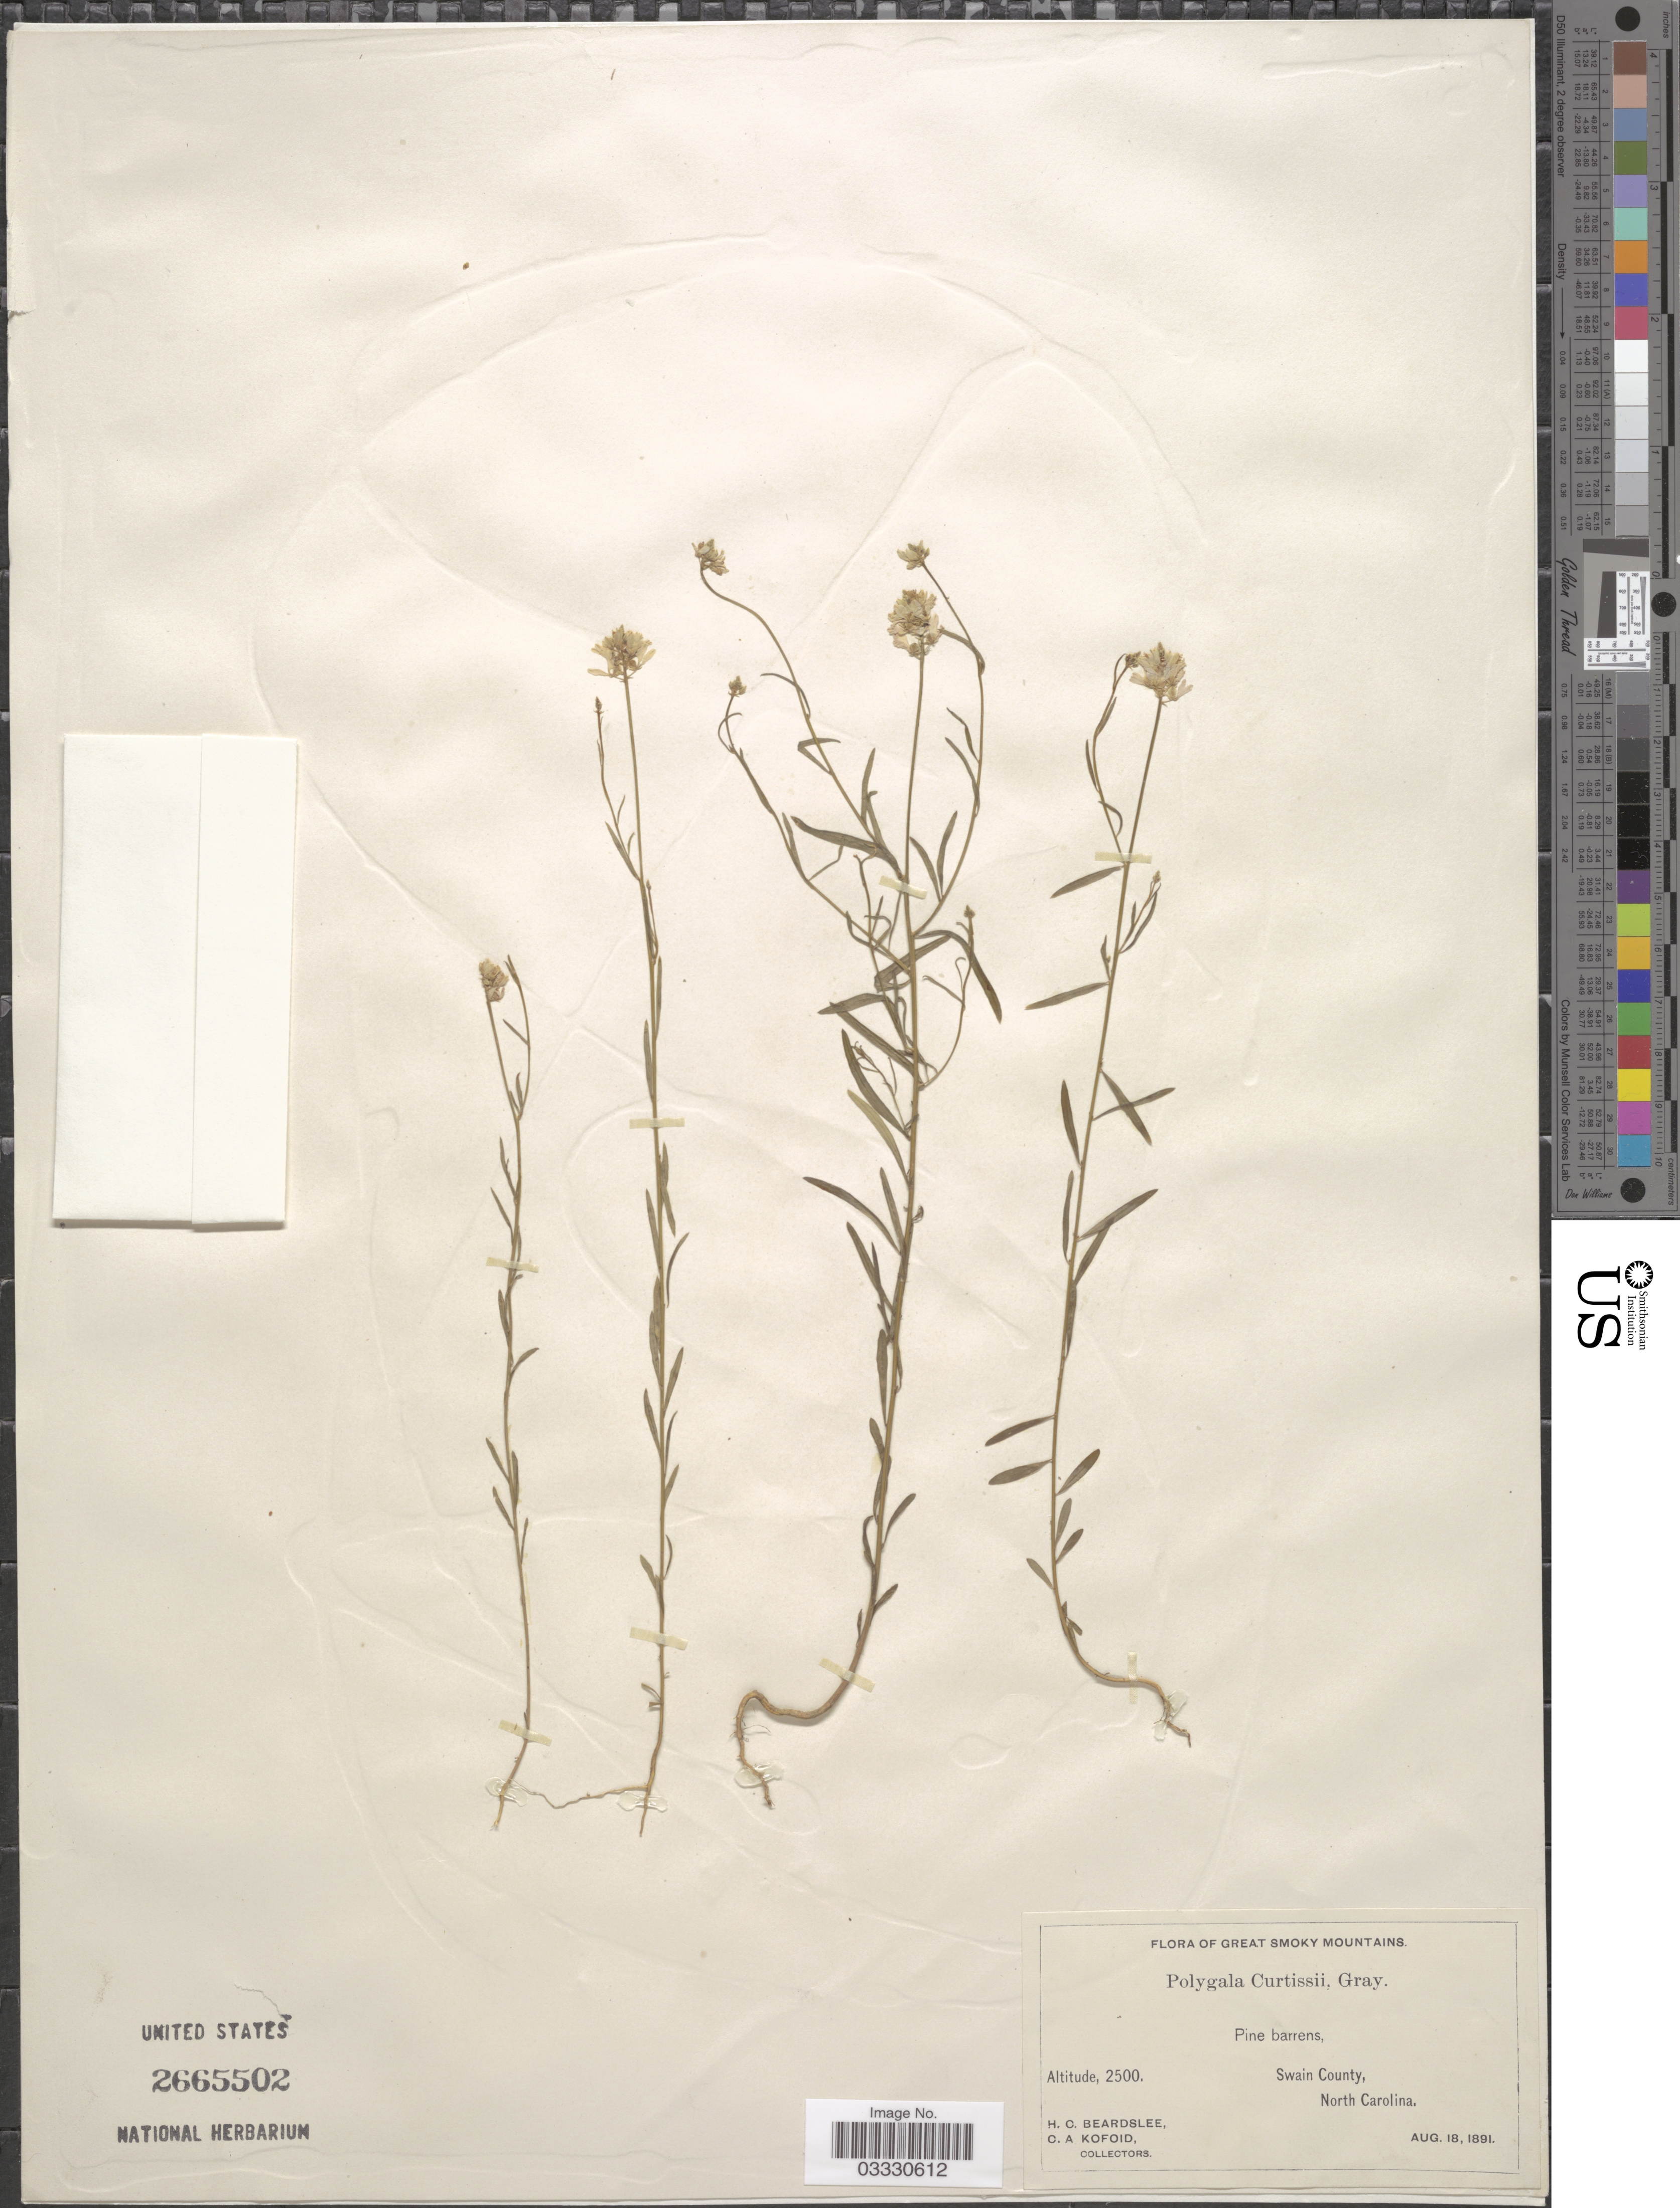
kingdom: Plantae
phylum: Tracheophyta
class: Magnoliopsida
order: Fabales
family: Polygalaceae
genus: Polygala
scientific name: Polygala curtissii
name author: A. Gray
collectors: H. Beardslee & C. Kofoid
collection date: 1891-08-18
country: United States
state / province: North Carolina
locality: Great Smoky Mountains. Swain County.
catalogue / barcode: US 2665502